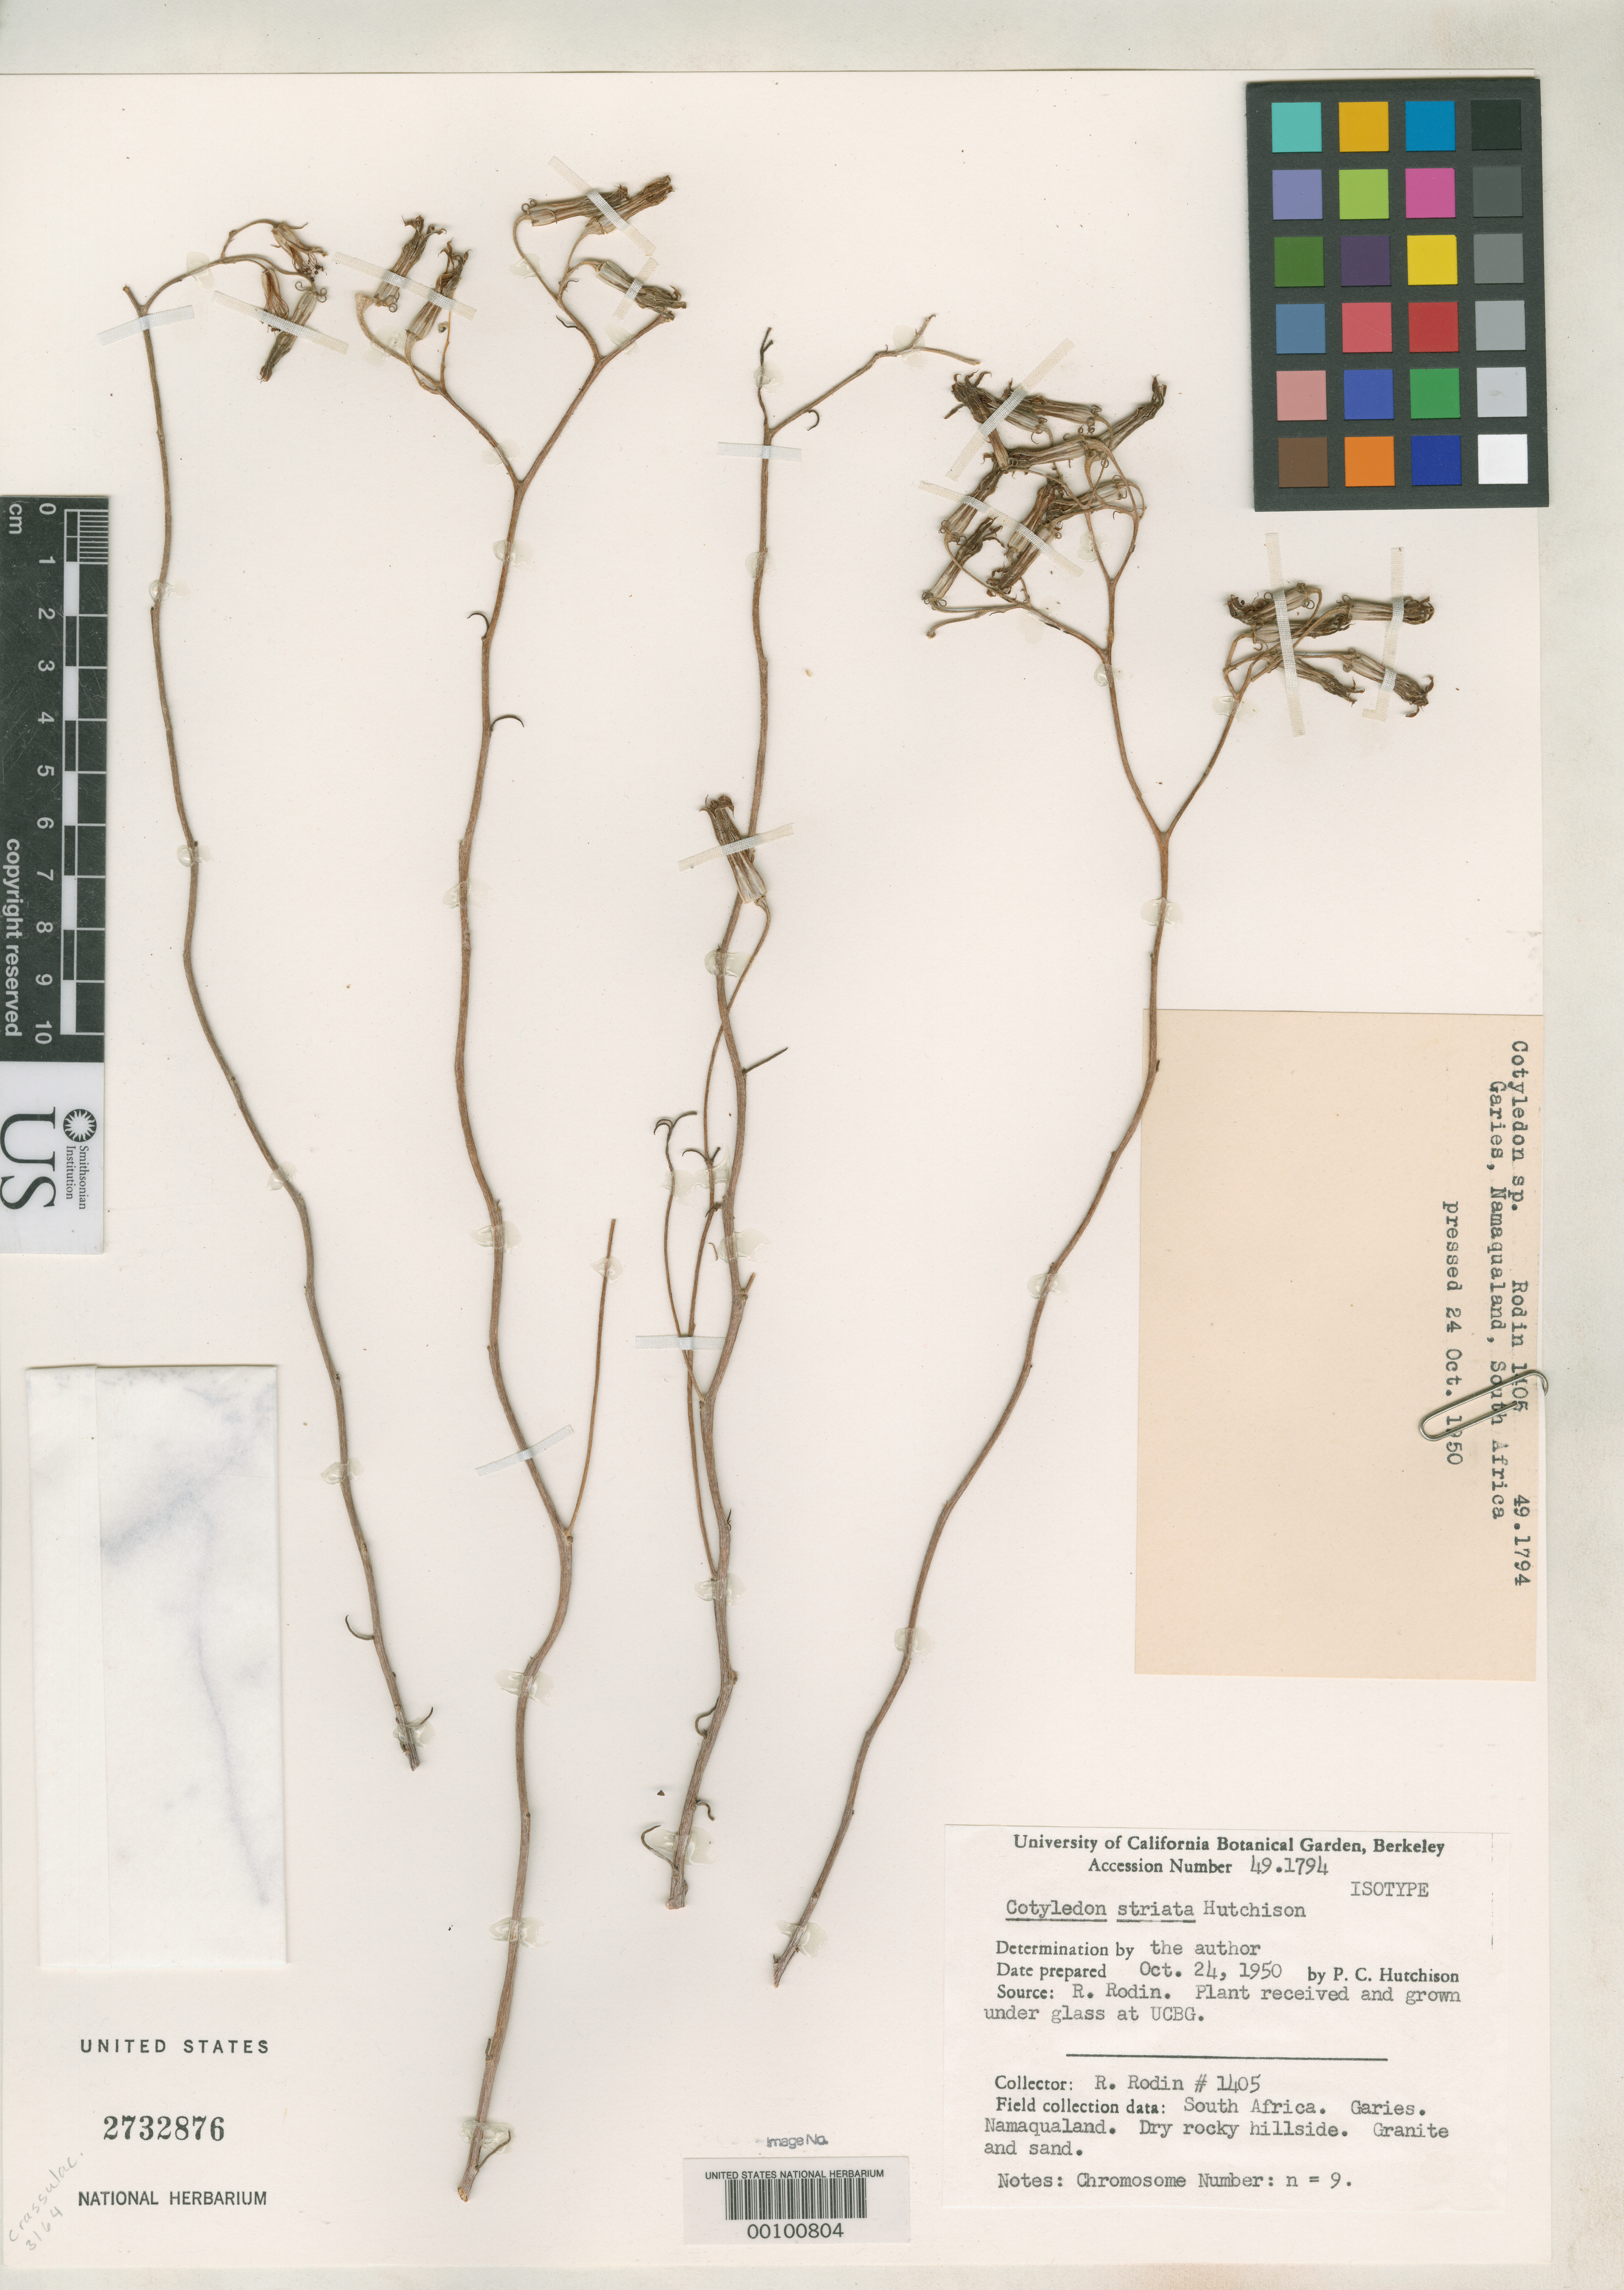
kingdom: Plantae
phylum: Tracheophyta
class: Magnoliopsida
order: Saxifragales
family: Crassulaceae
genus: Cotyledon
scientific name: Cotyledon striata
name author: Hutchison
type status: Isotype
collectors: R. J. Rodin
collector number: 1405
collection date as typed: Oct 1950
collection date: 1950-10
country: South Africa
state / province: Northern Cape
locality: Garies.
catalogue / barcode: US 2732876